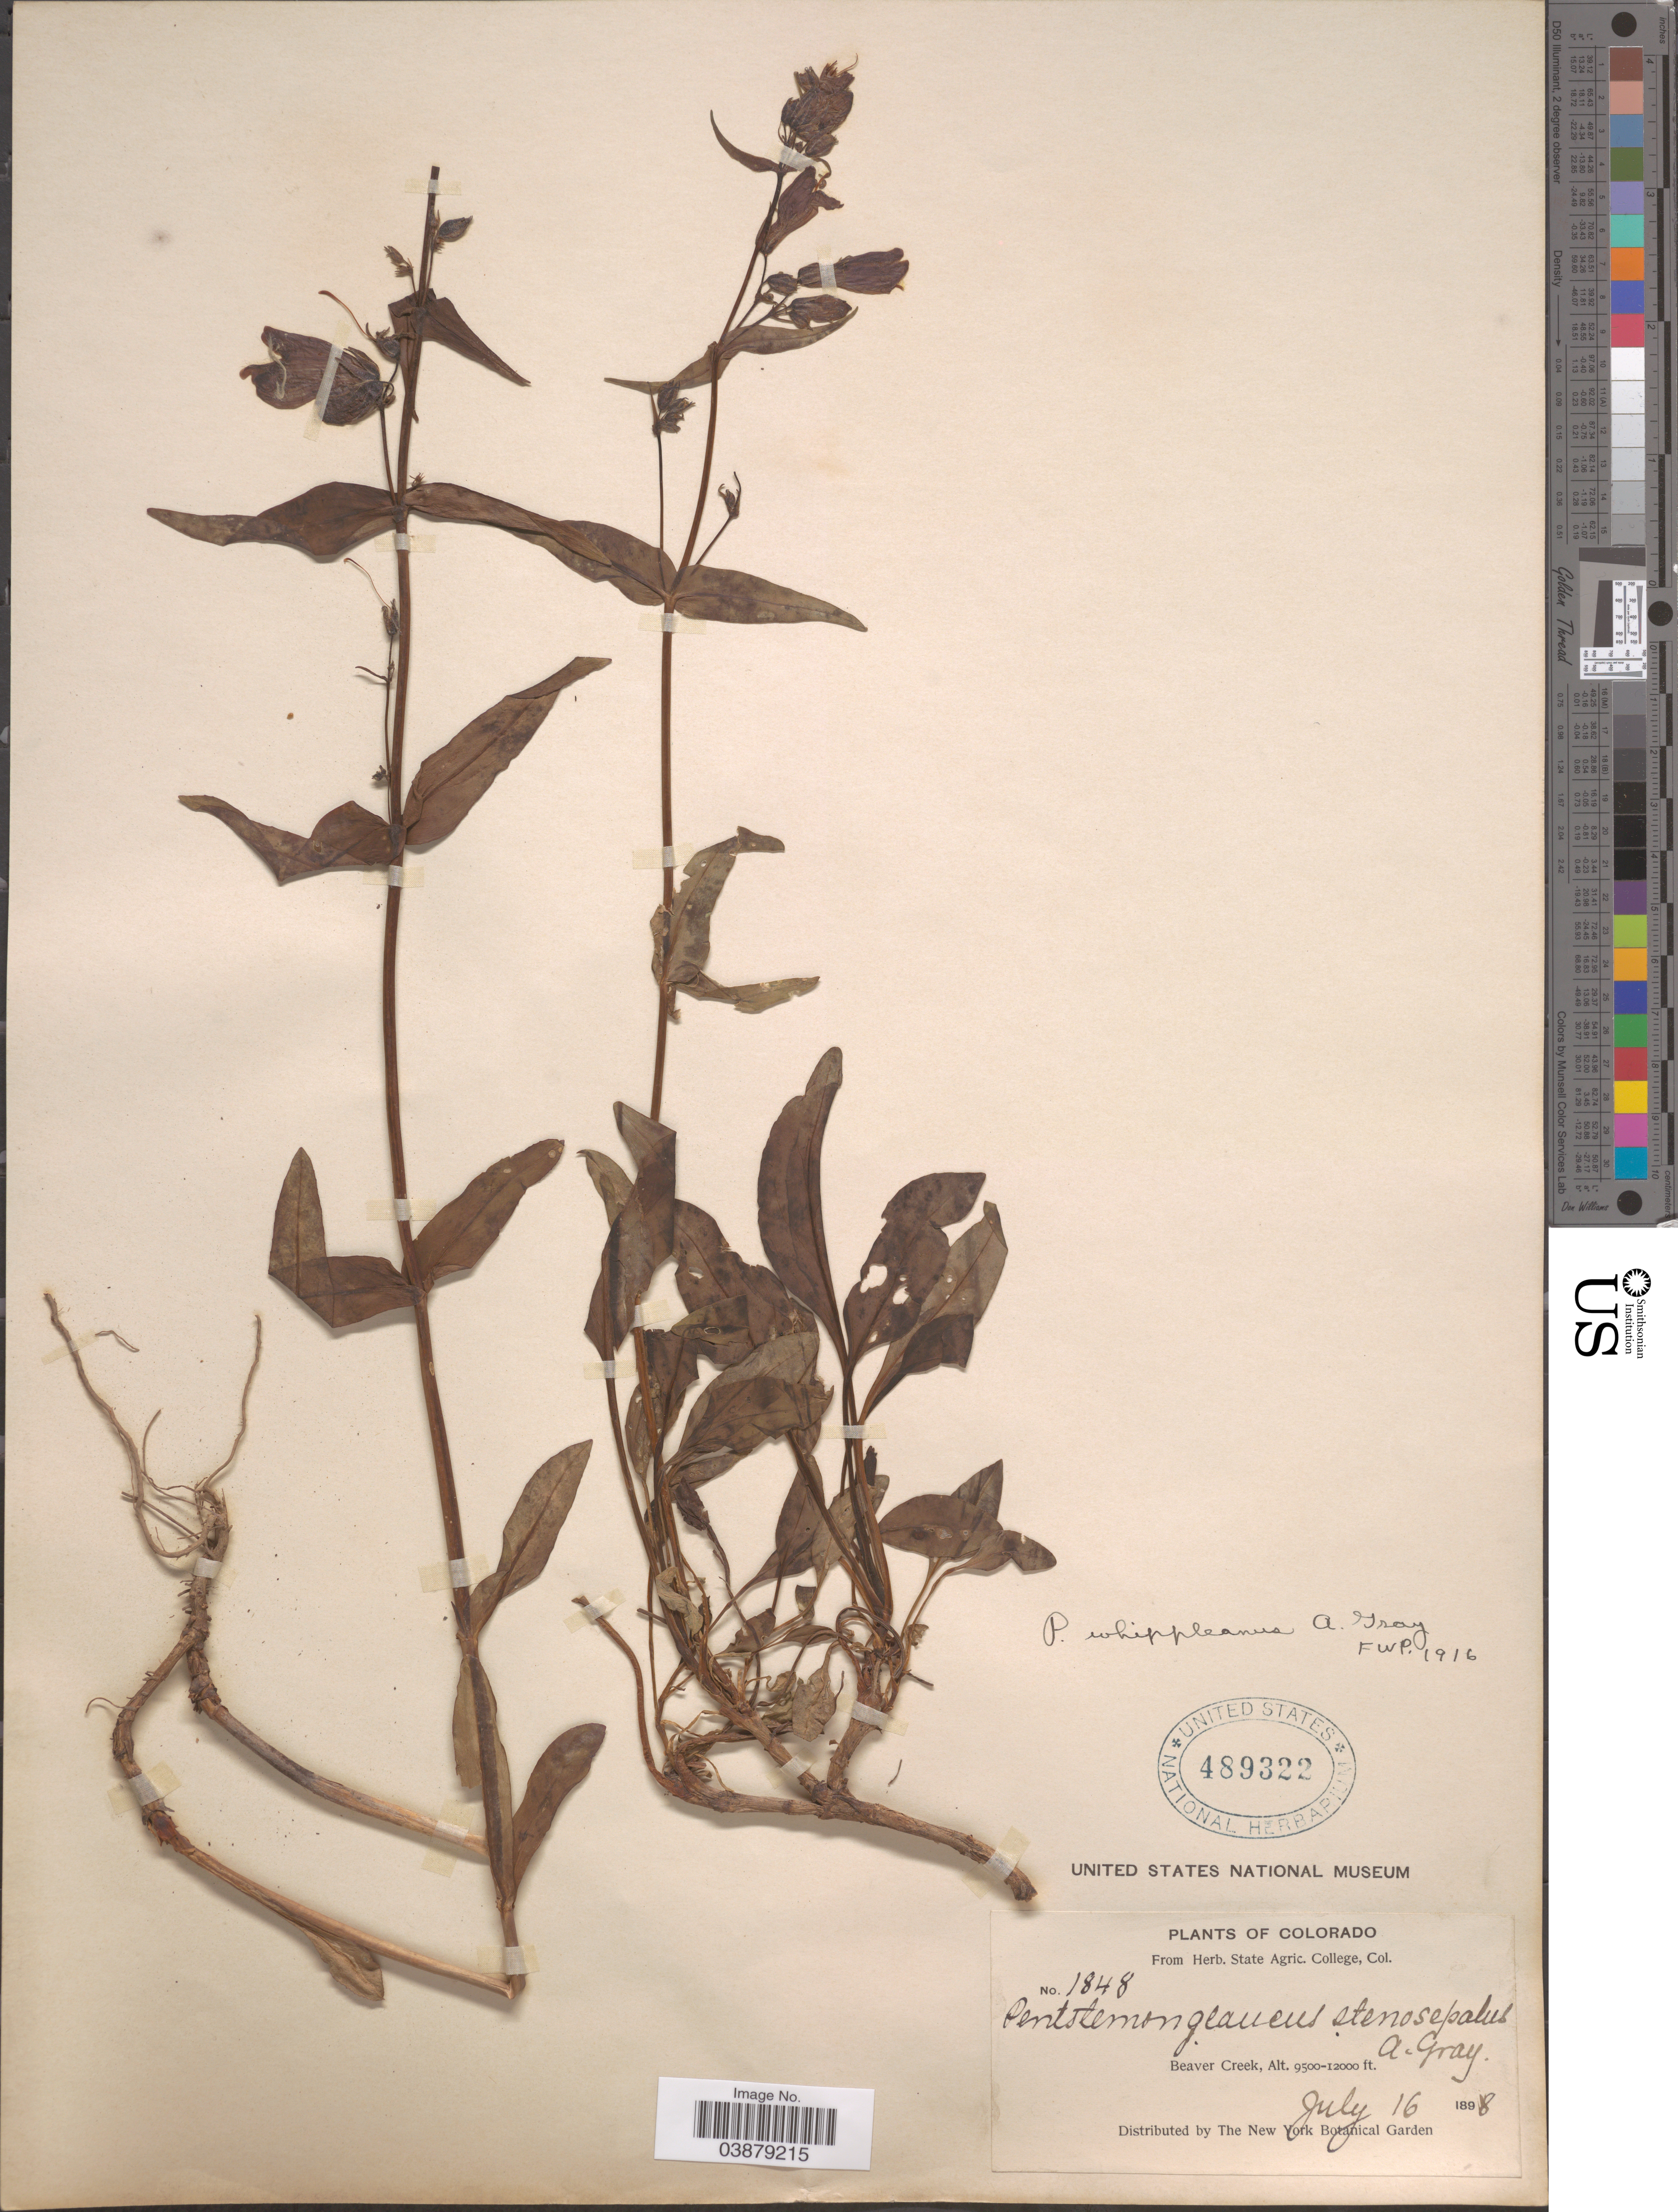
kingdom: Plantae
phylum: Tracheophyta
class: Magnoliopsida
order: Lamiales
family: Plantaginaceae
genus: Penstemon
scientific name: Penstemon whippleanus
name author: A. Gray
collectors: ex herb. State Agric. College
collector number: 1848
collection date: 1898-07-16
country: United States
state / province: Colorado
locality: Beaver Creek.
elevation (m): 2896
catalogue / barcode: US 489322